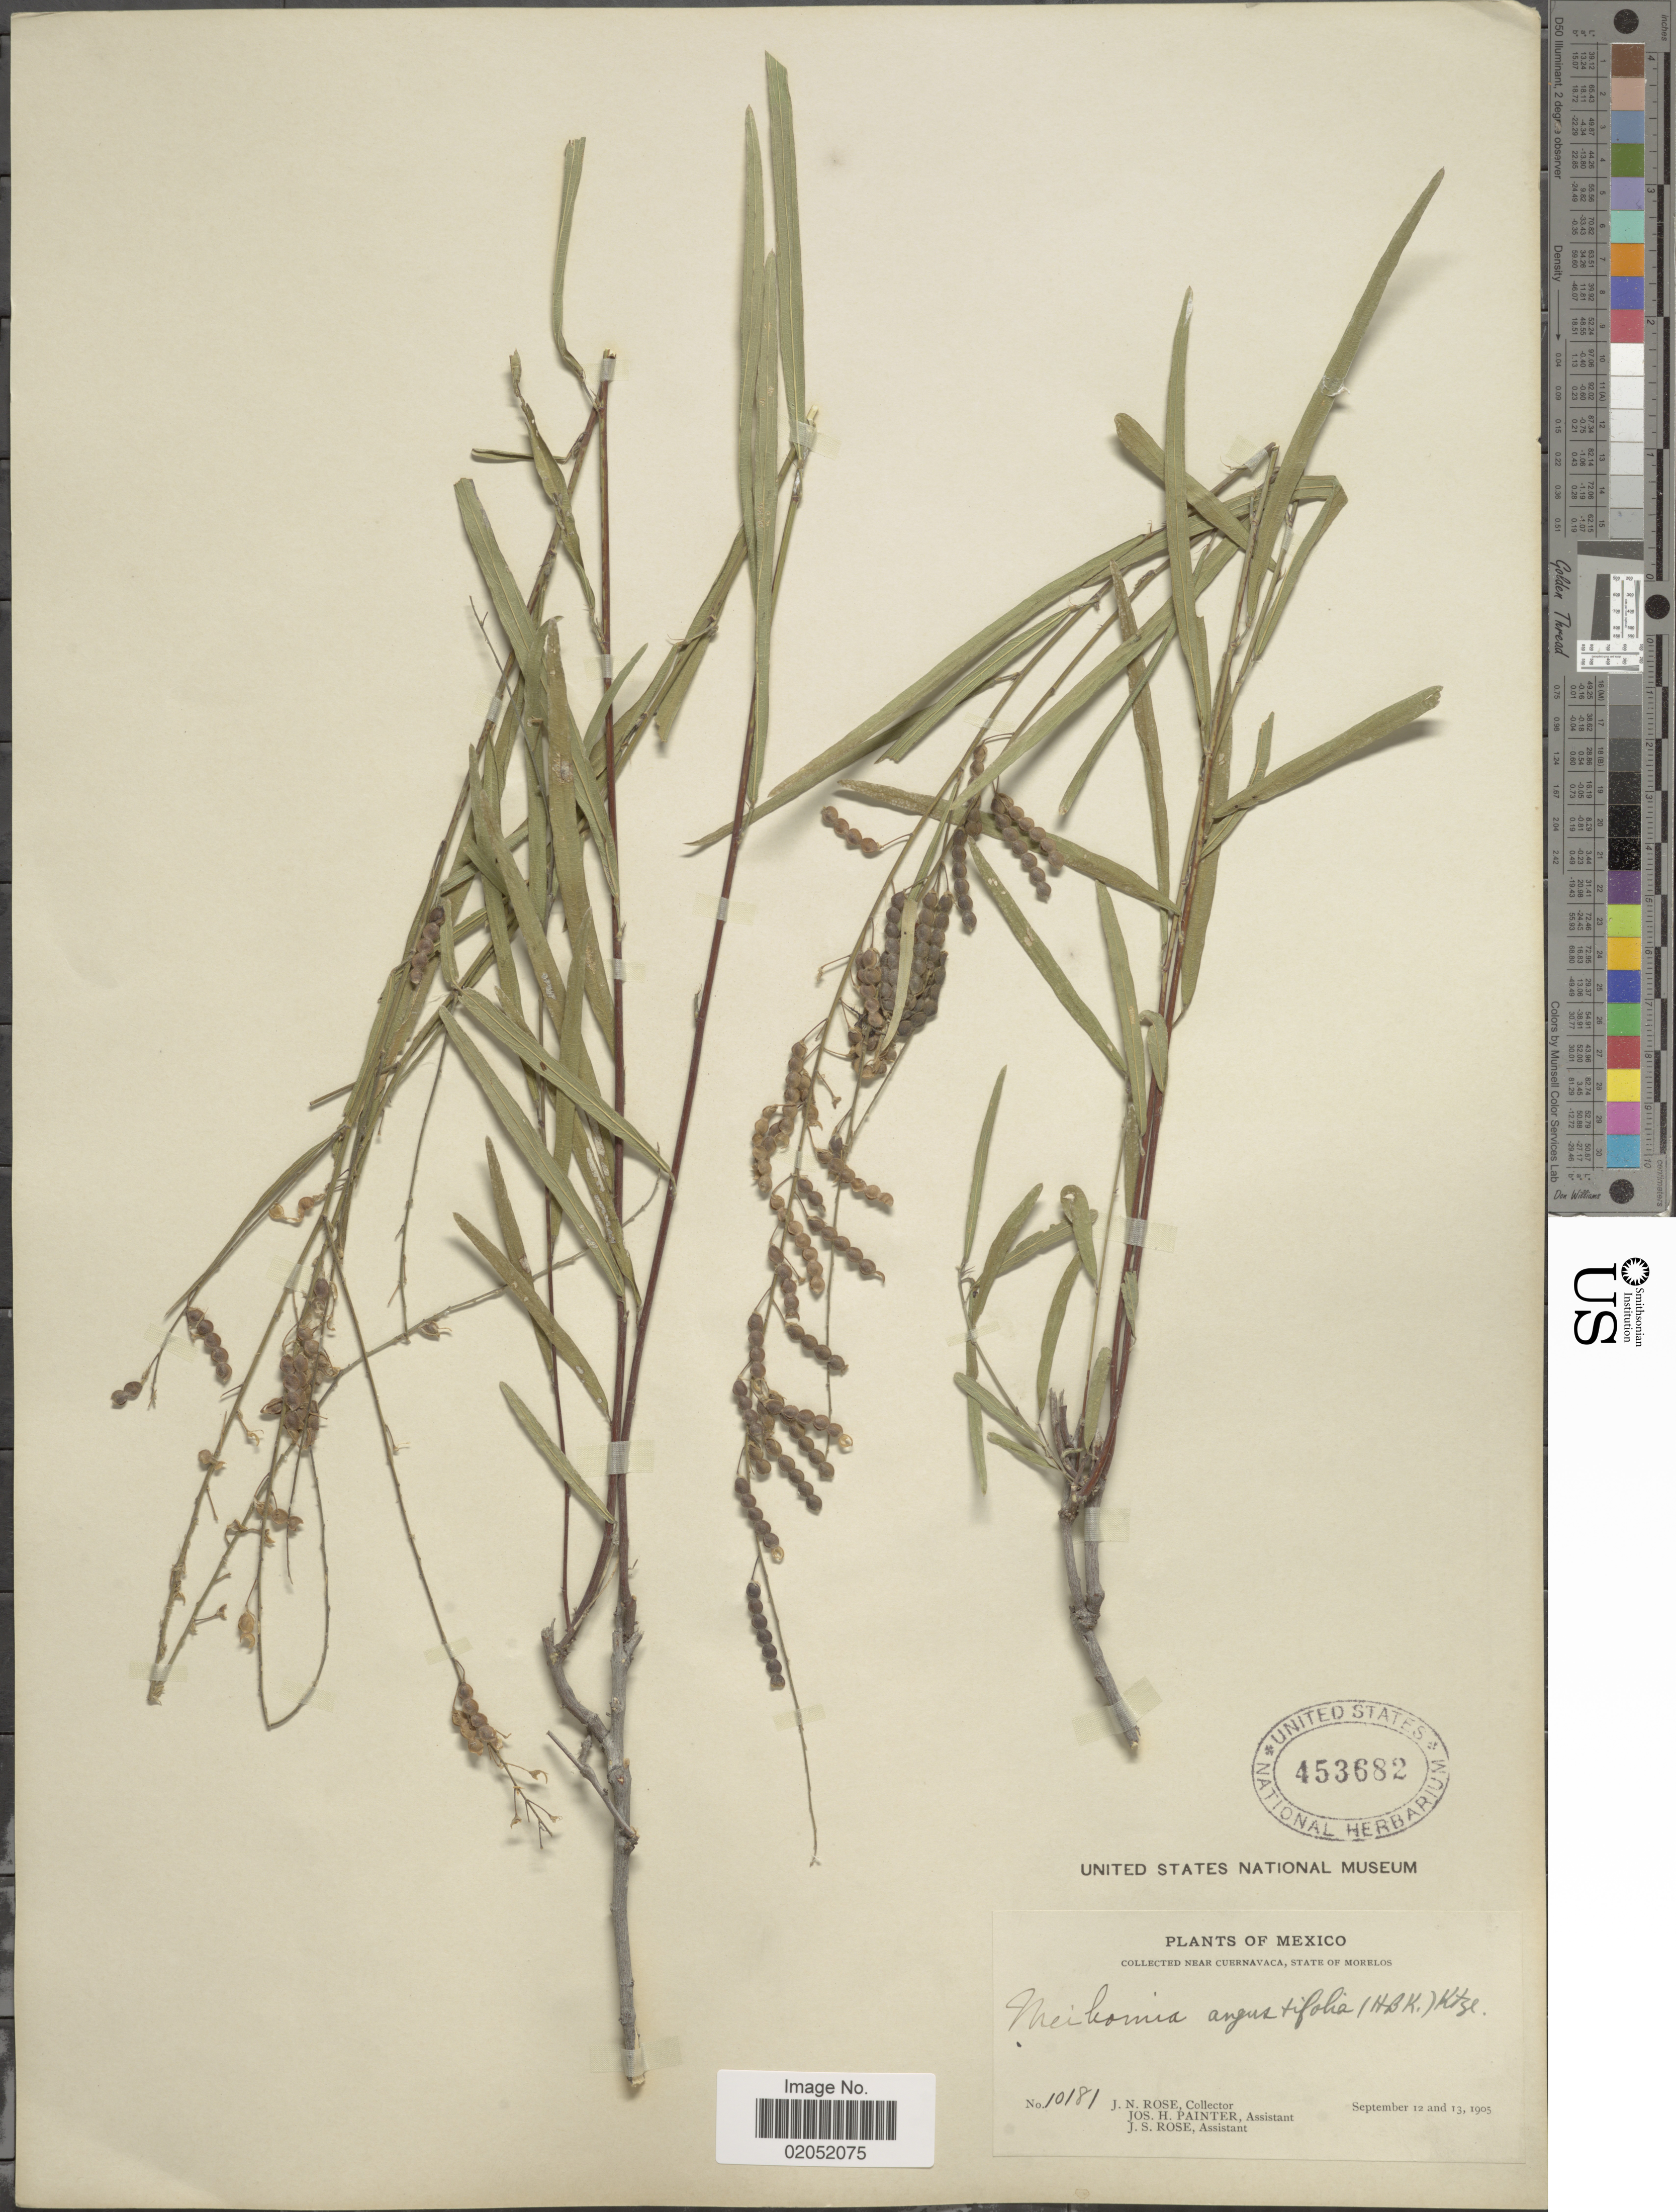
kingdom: Plantae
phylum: Tracheophyta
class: Magnoliopsida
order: Fabales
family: Fabaceae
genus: Desmodium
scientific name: Desmodium angustifolium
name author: (Kunth) DC.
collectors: J. N. Rose, J. H. Painter & J. S. Rose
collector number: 10181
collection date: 1905-09-12/1905-09-13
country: Mexico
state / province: Morelos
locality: Near Cuernavaca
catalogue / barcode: US 453682